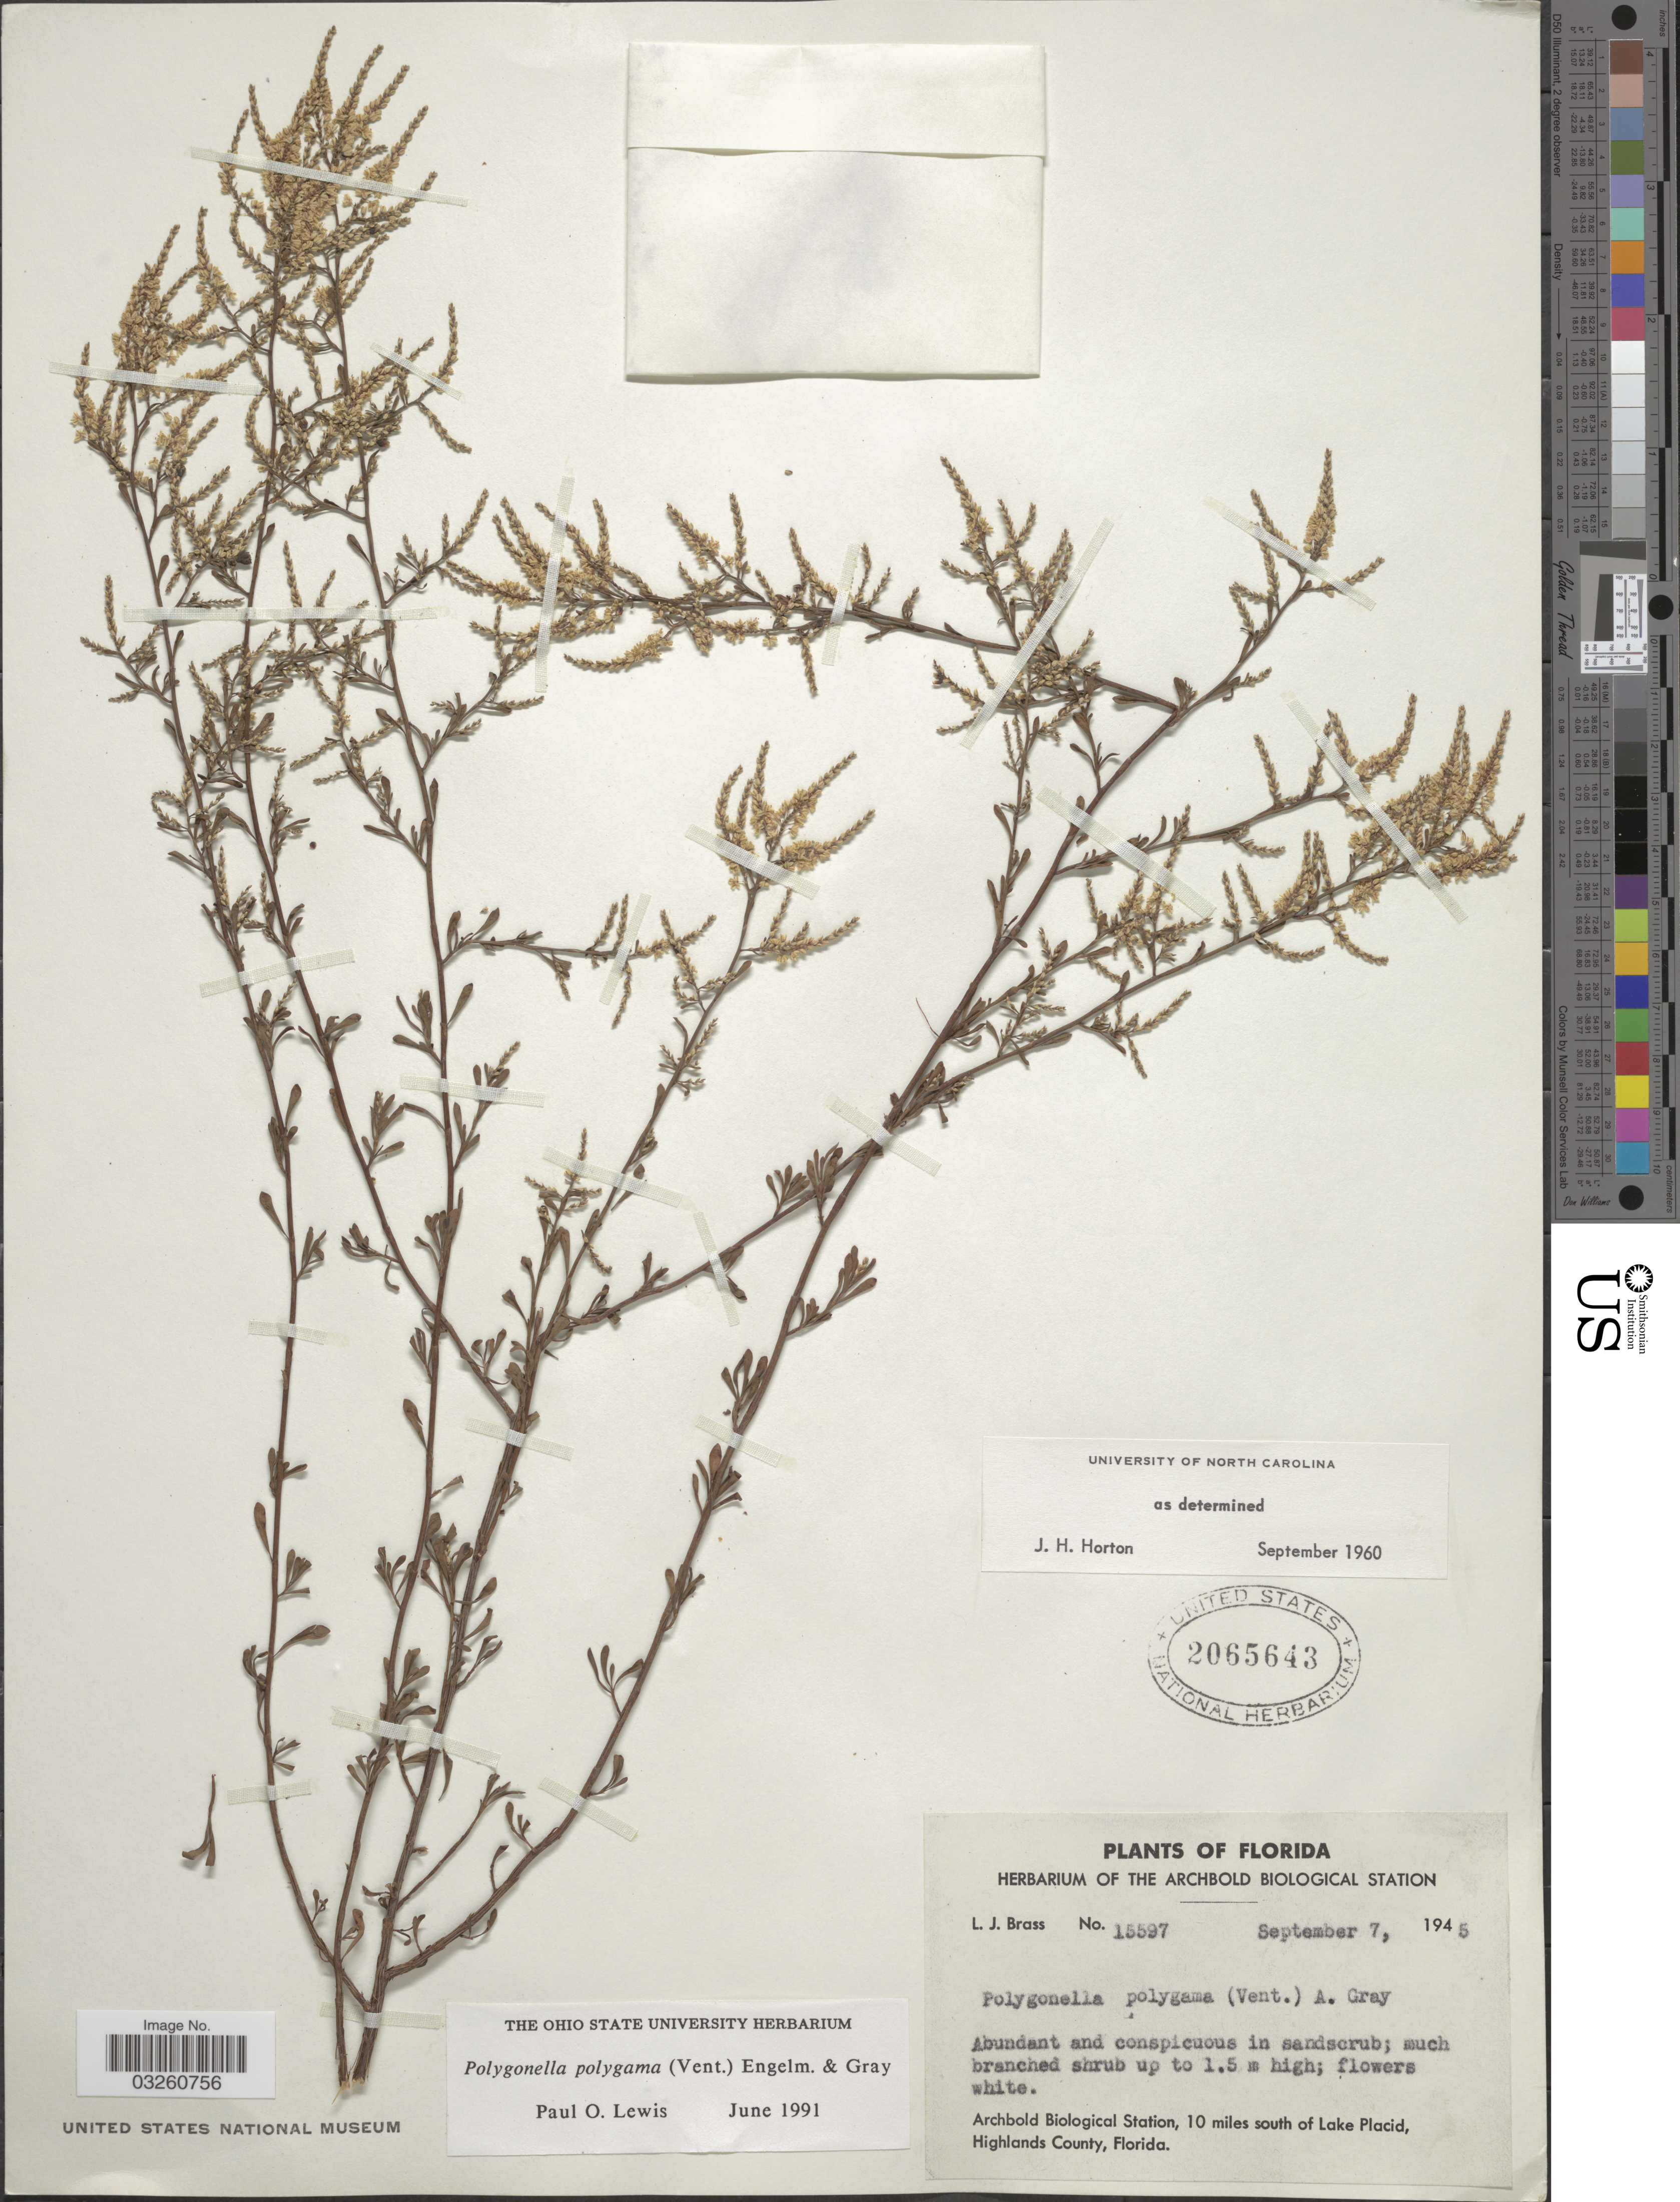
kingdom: Plantae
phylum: Tracheophyta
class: Magnoliopsida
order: Caryophyllales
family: Polygonaceae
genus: Polygonella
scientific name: Polygonella polygama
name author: (Vent.) Engelm. & A. Gray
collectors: L. J. Brass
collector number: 15597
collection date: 1945-09-07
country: United States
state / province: Florida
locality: Archbold Biological Station, 10 miles south of Lake Placid, Highlands County.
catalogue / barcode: US 2065643